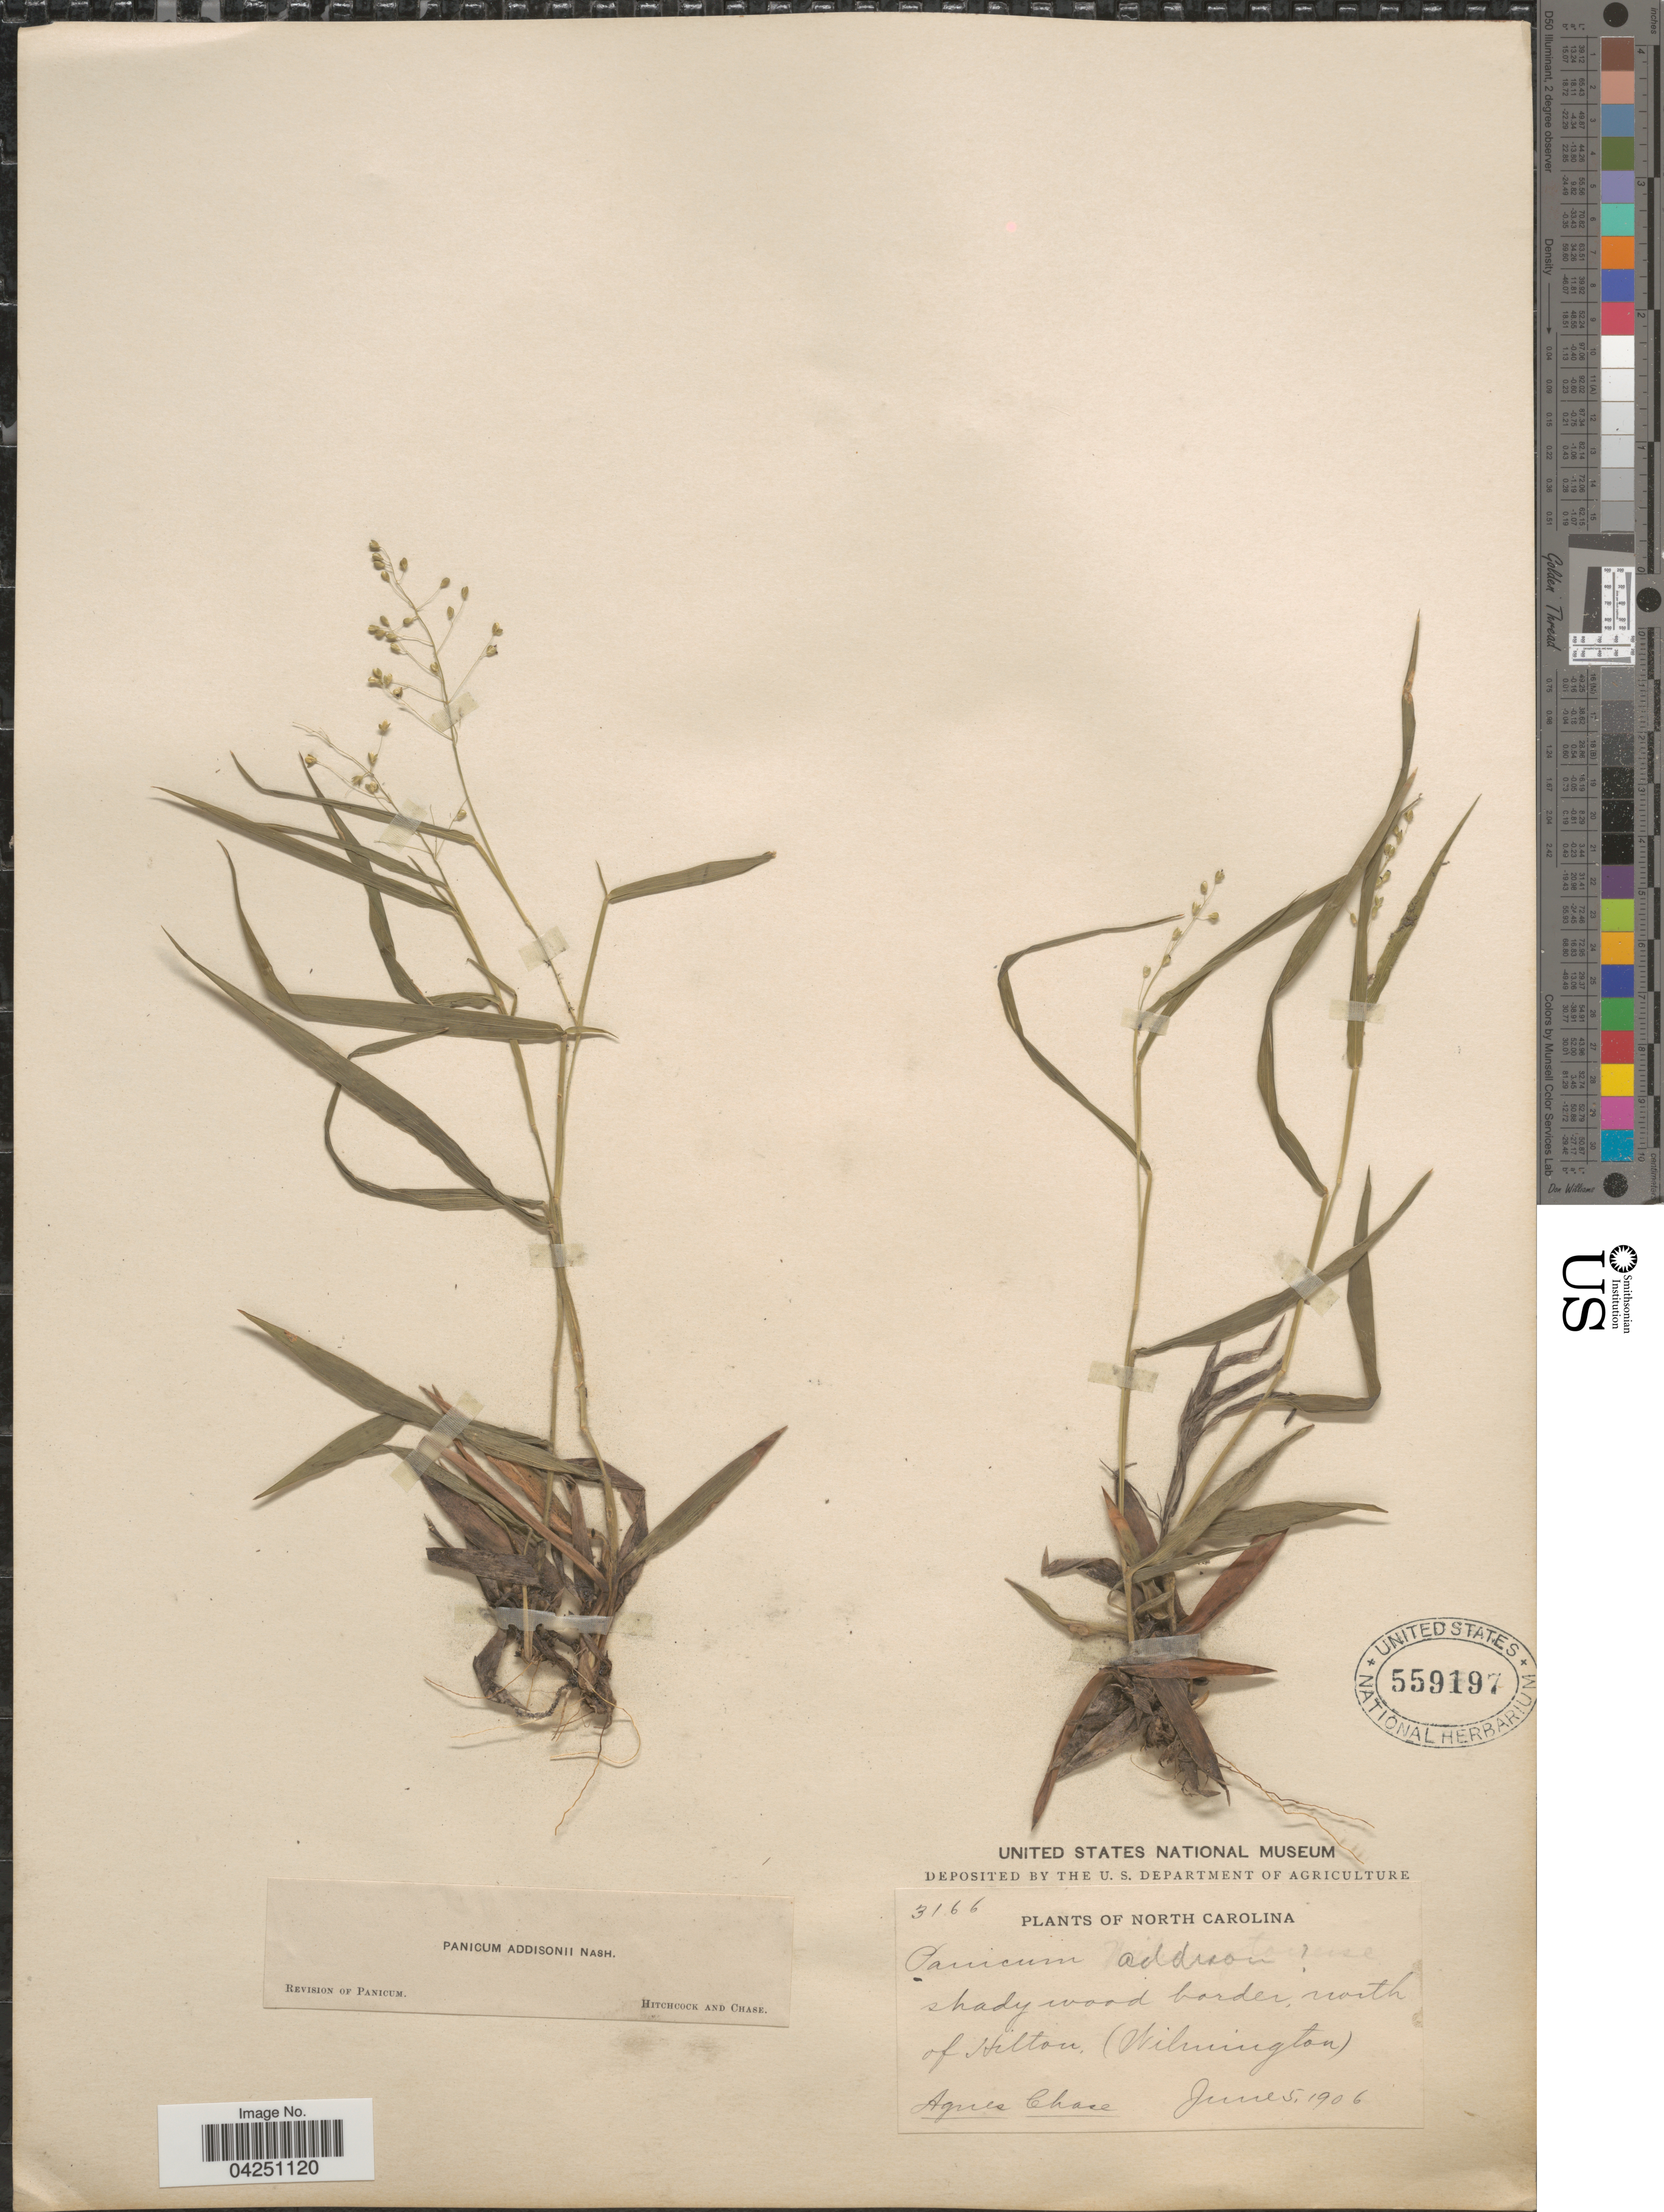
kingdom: Plantae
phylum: Tracheophyta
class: Liliopsida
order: Poales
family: Poaceae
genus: Dichanthelium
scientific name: Dichanthelium acuminatum var. acuminatum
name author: (Sw.) Gould & C.A. Clark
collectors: A. Chase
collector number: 3166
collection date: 1906-06-05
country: United States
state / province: North Carolina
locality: Shady wood border, north of Hilton, (Wilmington).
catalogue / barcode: US 559197